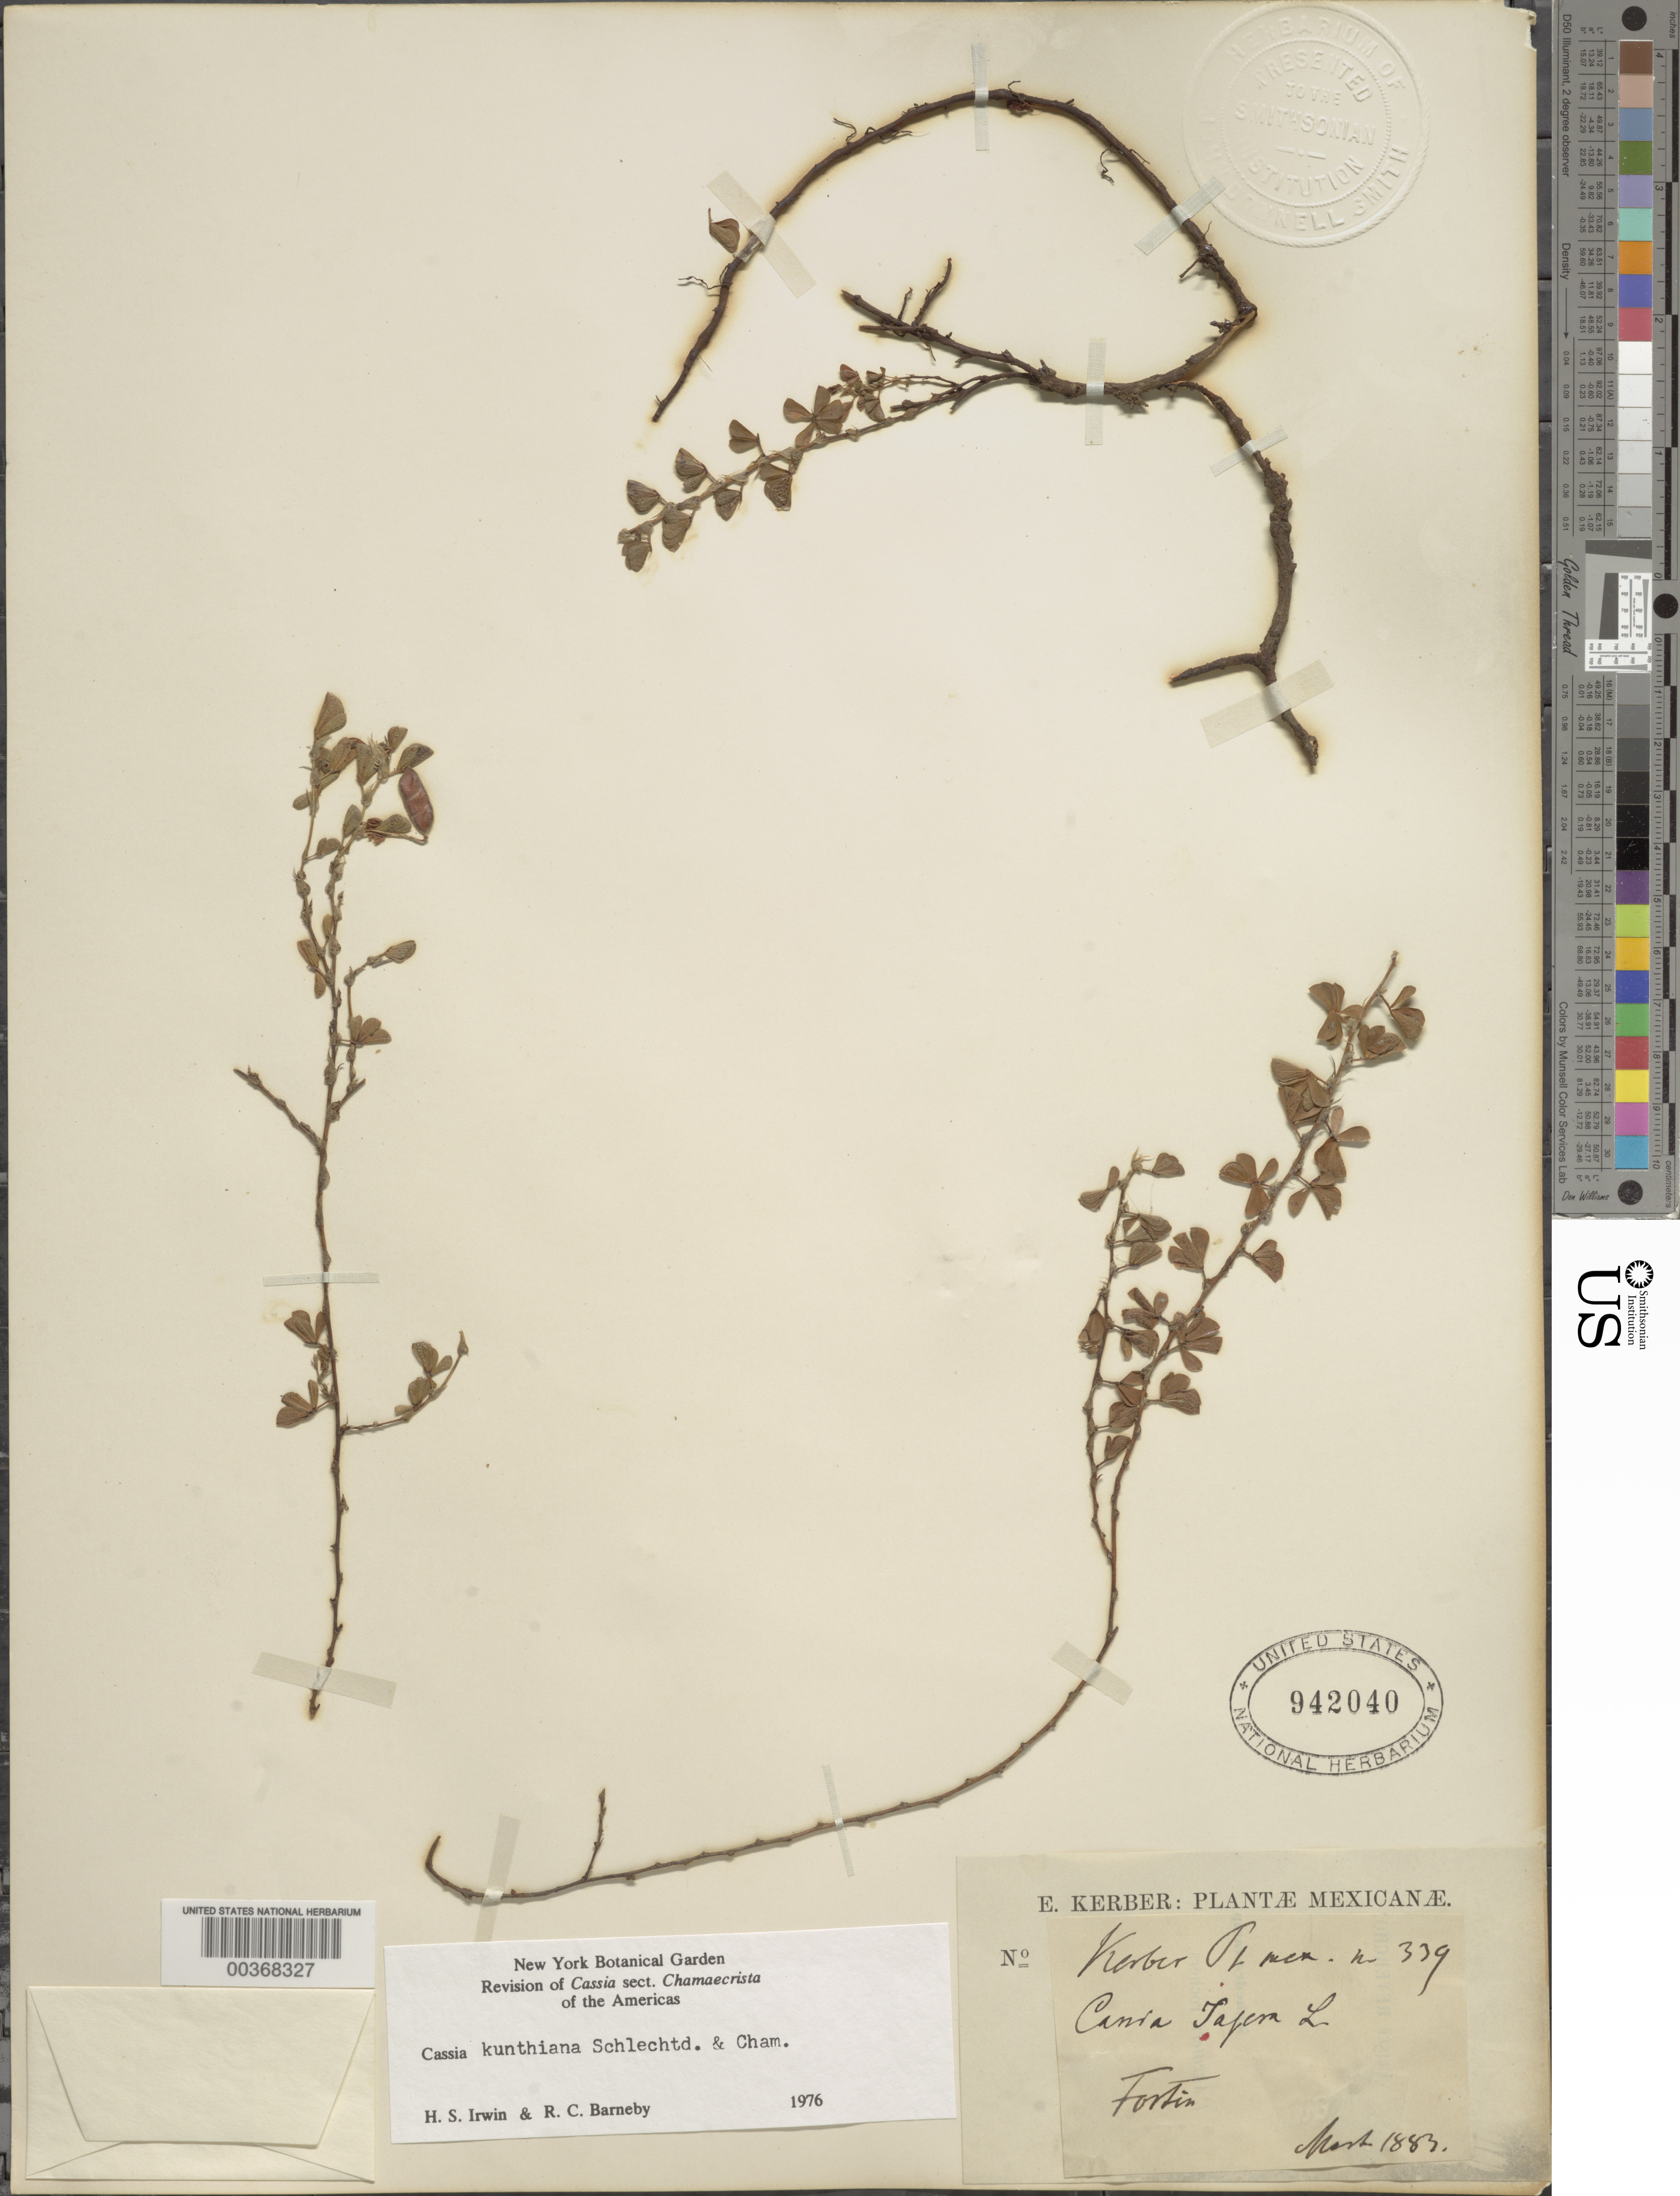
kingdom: Plantae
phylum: Tracheophyta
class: Magnoliopsida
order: Fabales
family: Fabaceae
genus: Chamaecrista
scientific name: Chamaecrista kunthiana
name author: (Schltdl. & Cham.) H.S. Irwin & Barneby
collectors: E. Kerber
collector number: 339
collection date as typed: Mar 1883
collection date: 1883-03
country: Mexico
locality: Fortin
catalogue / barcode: US 942040